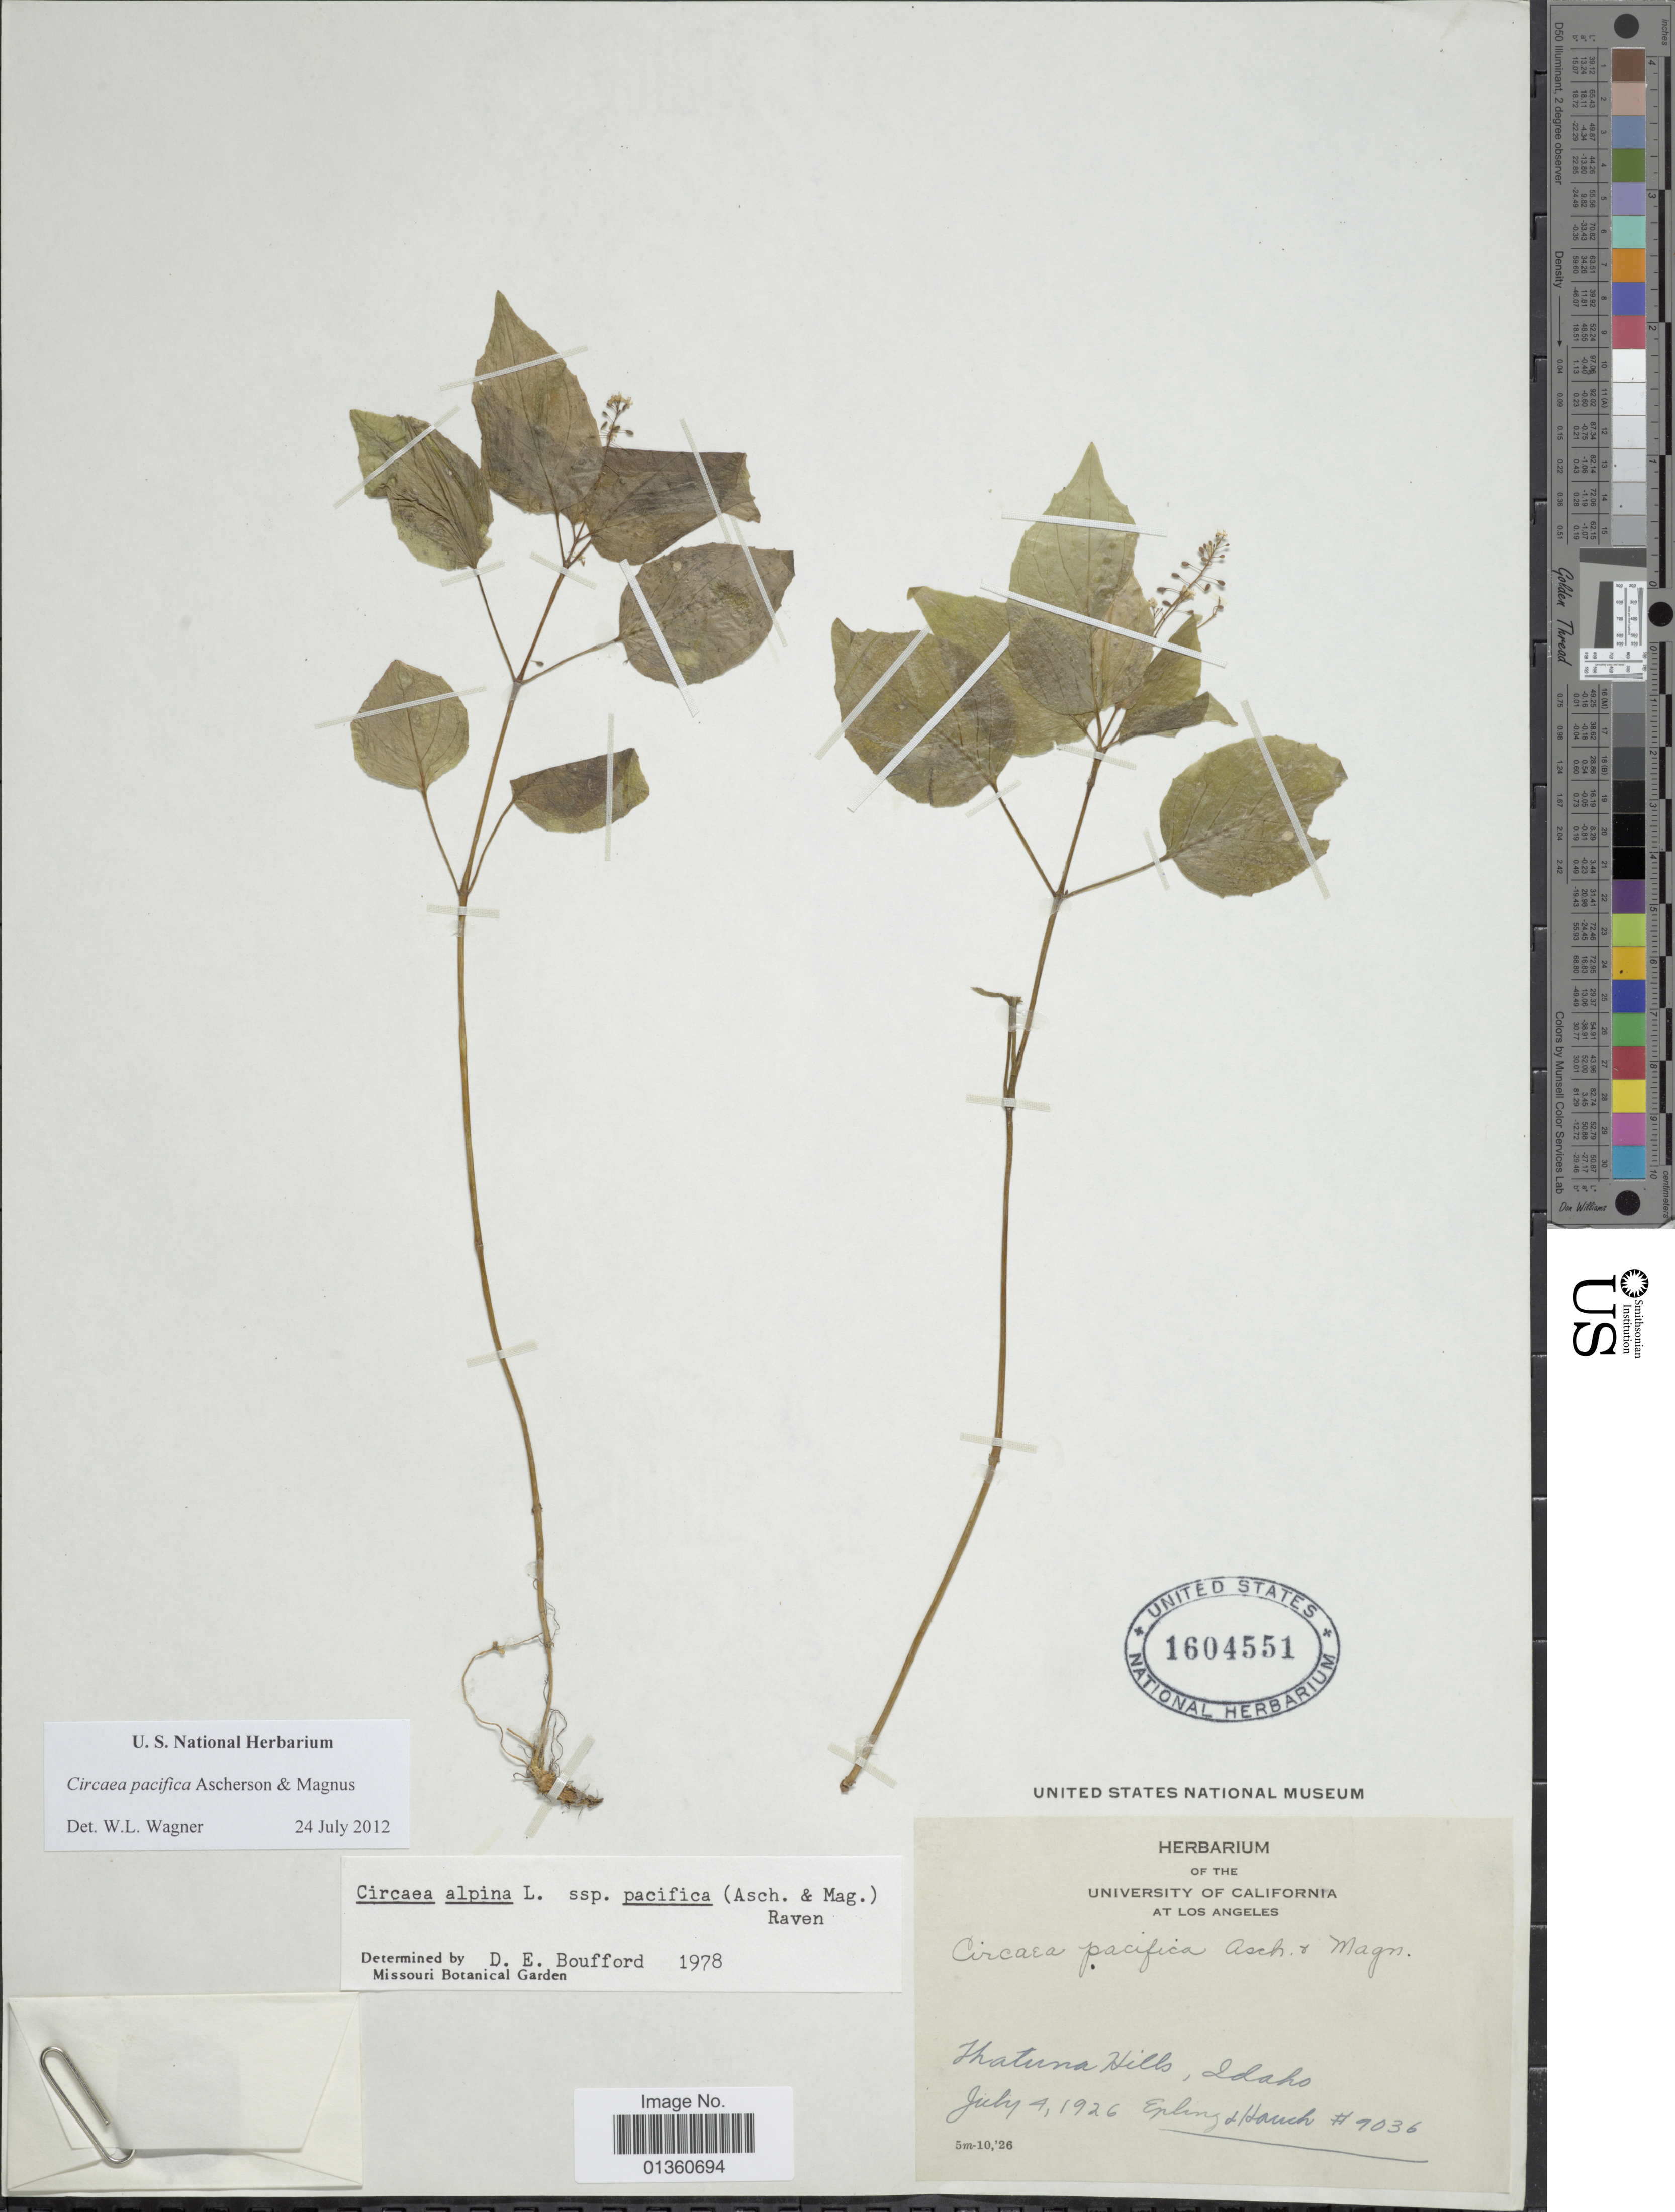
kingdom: Plantae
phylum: Tracheophyta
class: Magnoliopsida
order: Myrtales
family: Onagraceae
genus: Circaea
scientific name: Circaea pacifica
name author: Asch. & Magnus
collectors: -- Epling & -. Hauch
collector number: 9036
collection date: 1926-07-04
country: United States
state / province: Idaho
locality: Thatuna Hills.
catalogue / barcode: US 1604551